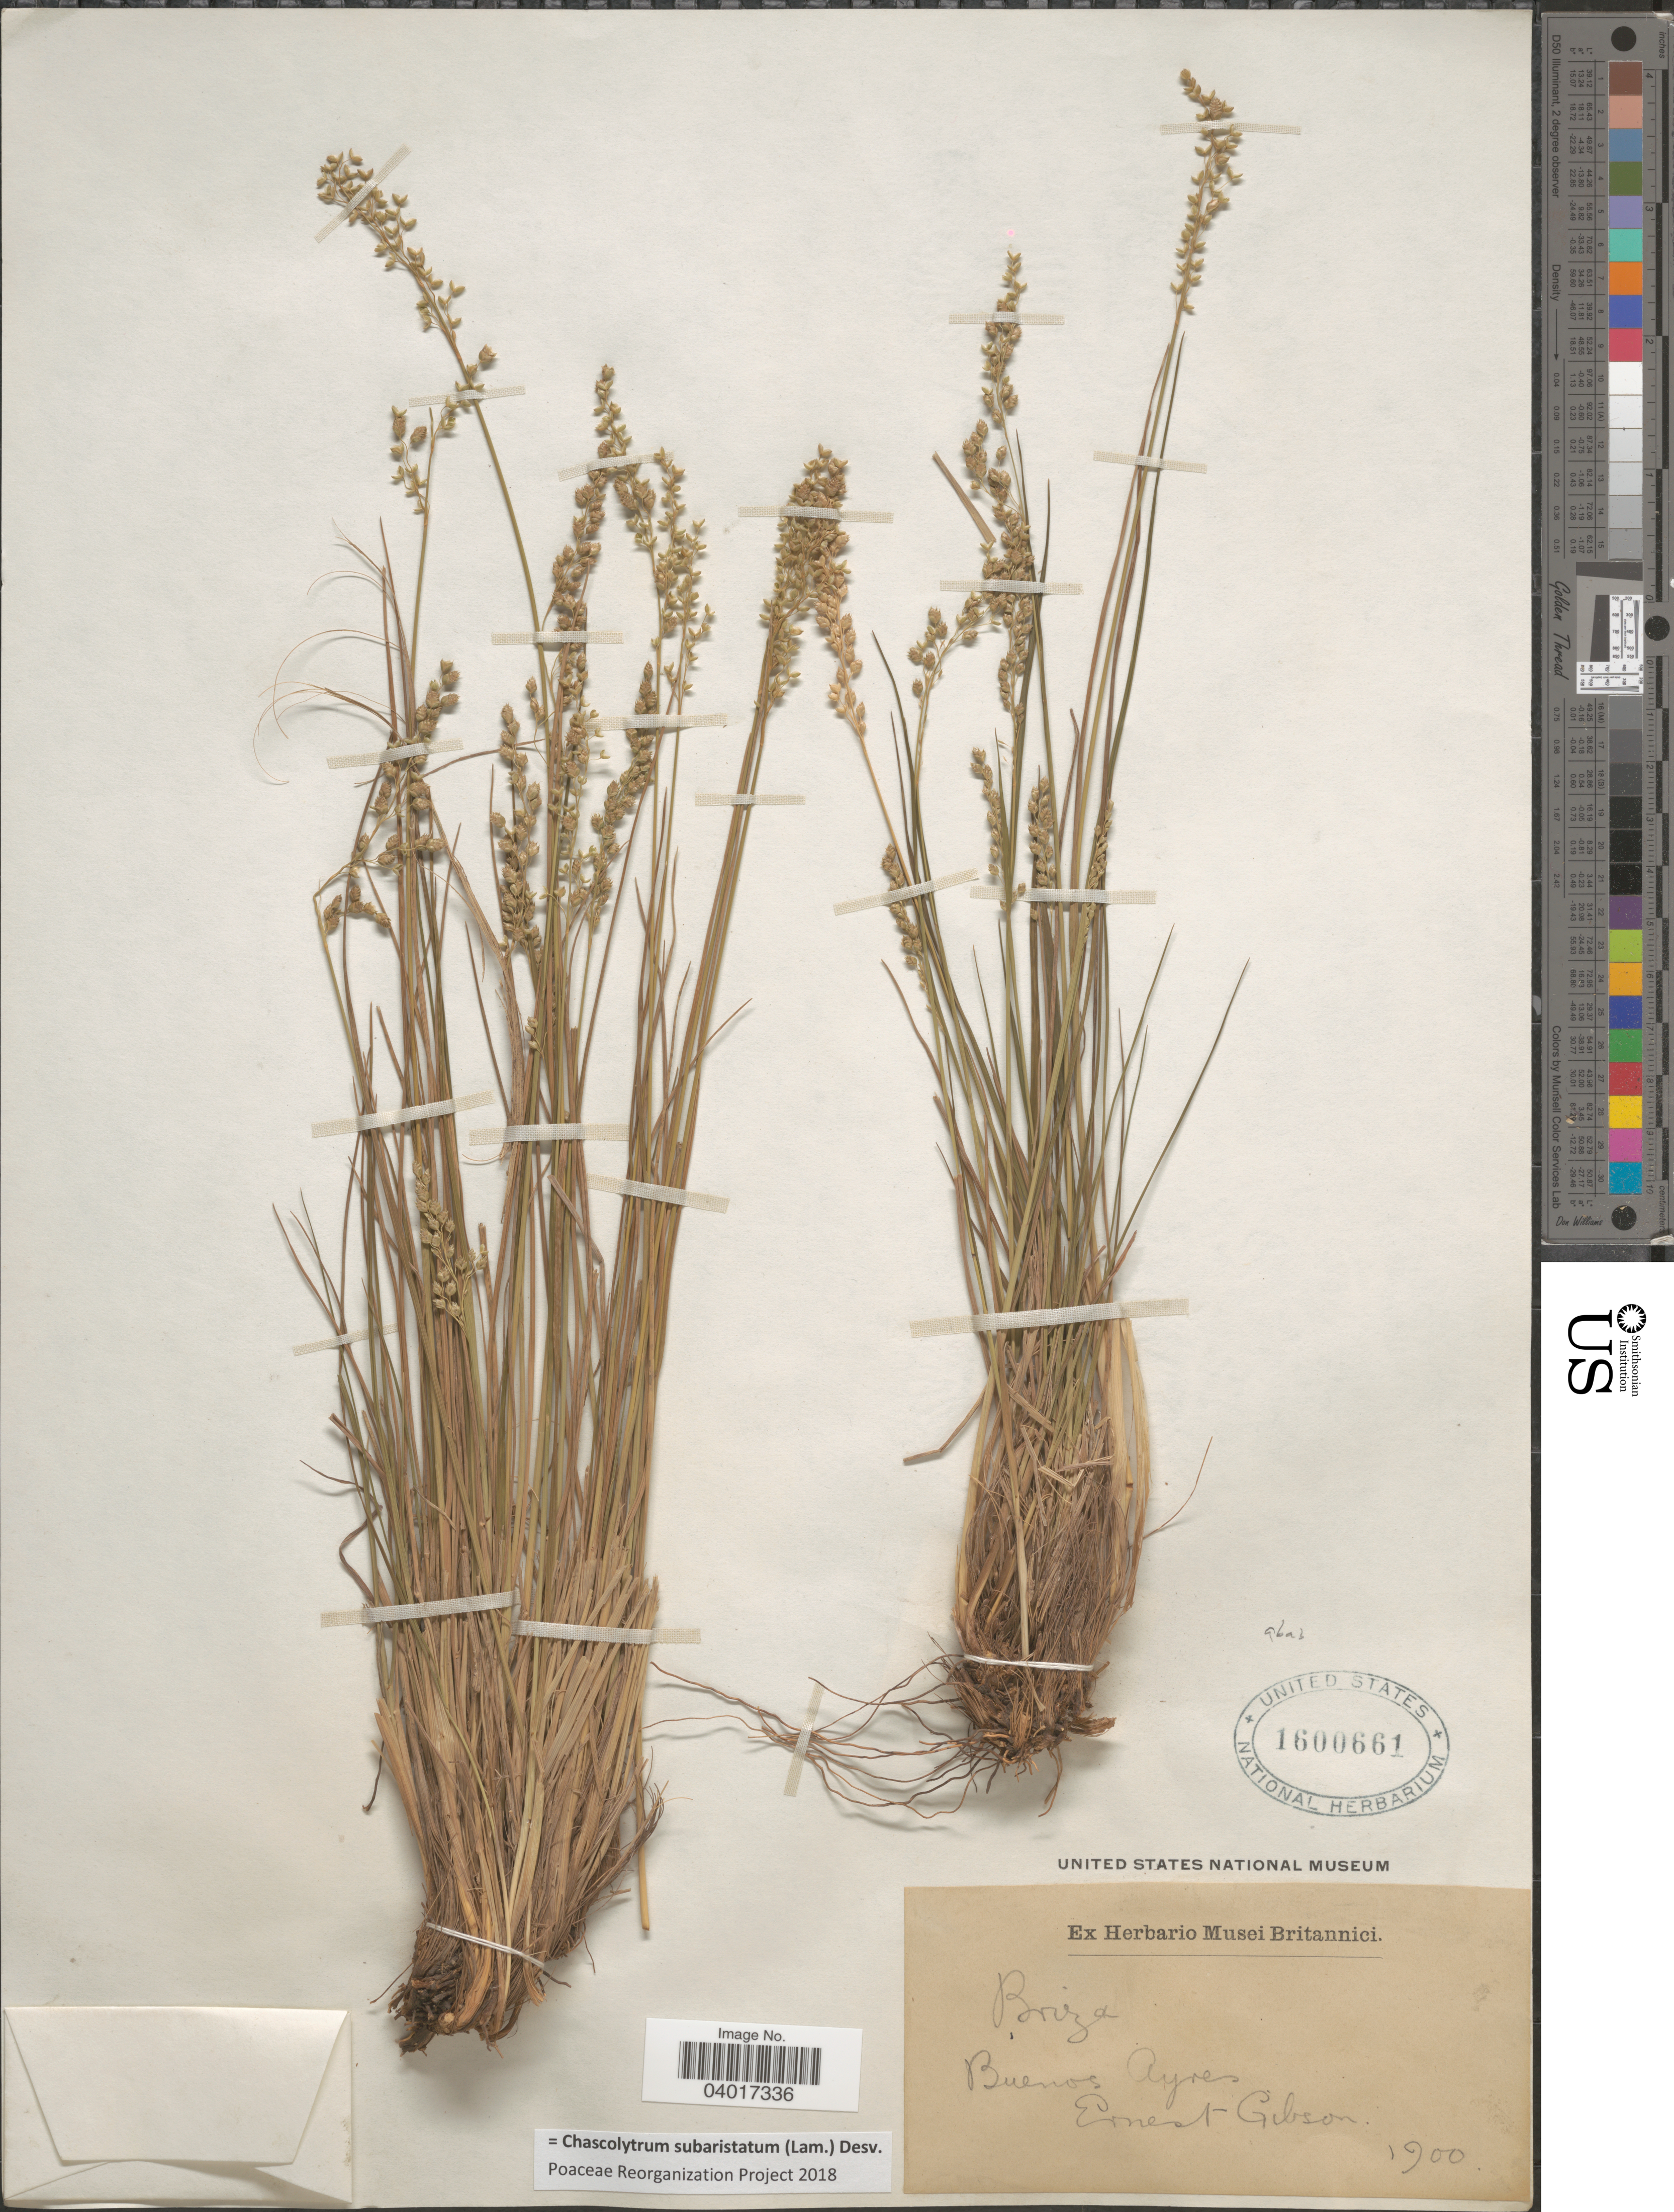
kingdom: Plantae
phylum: Tracheophyta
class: Liliopsida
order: Poales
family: Poaceae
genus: Chascolytrum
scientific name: Chascolytrum subaristatum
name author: (Lam.) Desv.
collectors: E. Gibson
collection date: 1900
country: Argentina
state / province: Buenos Aires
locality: Buenos Ayres.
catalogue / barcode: US 1600661